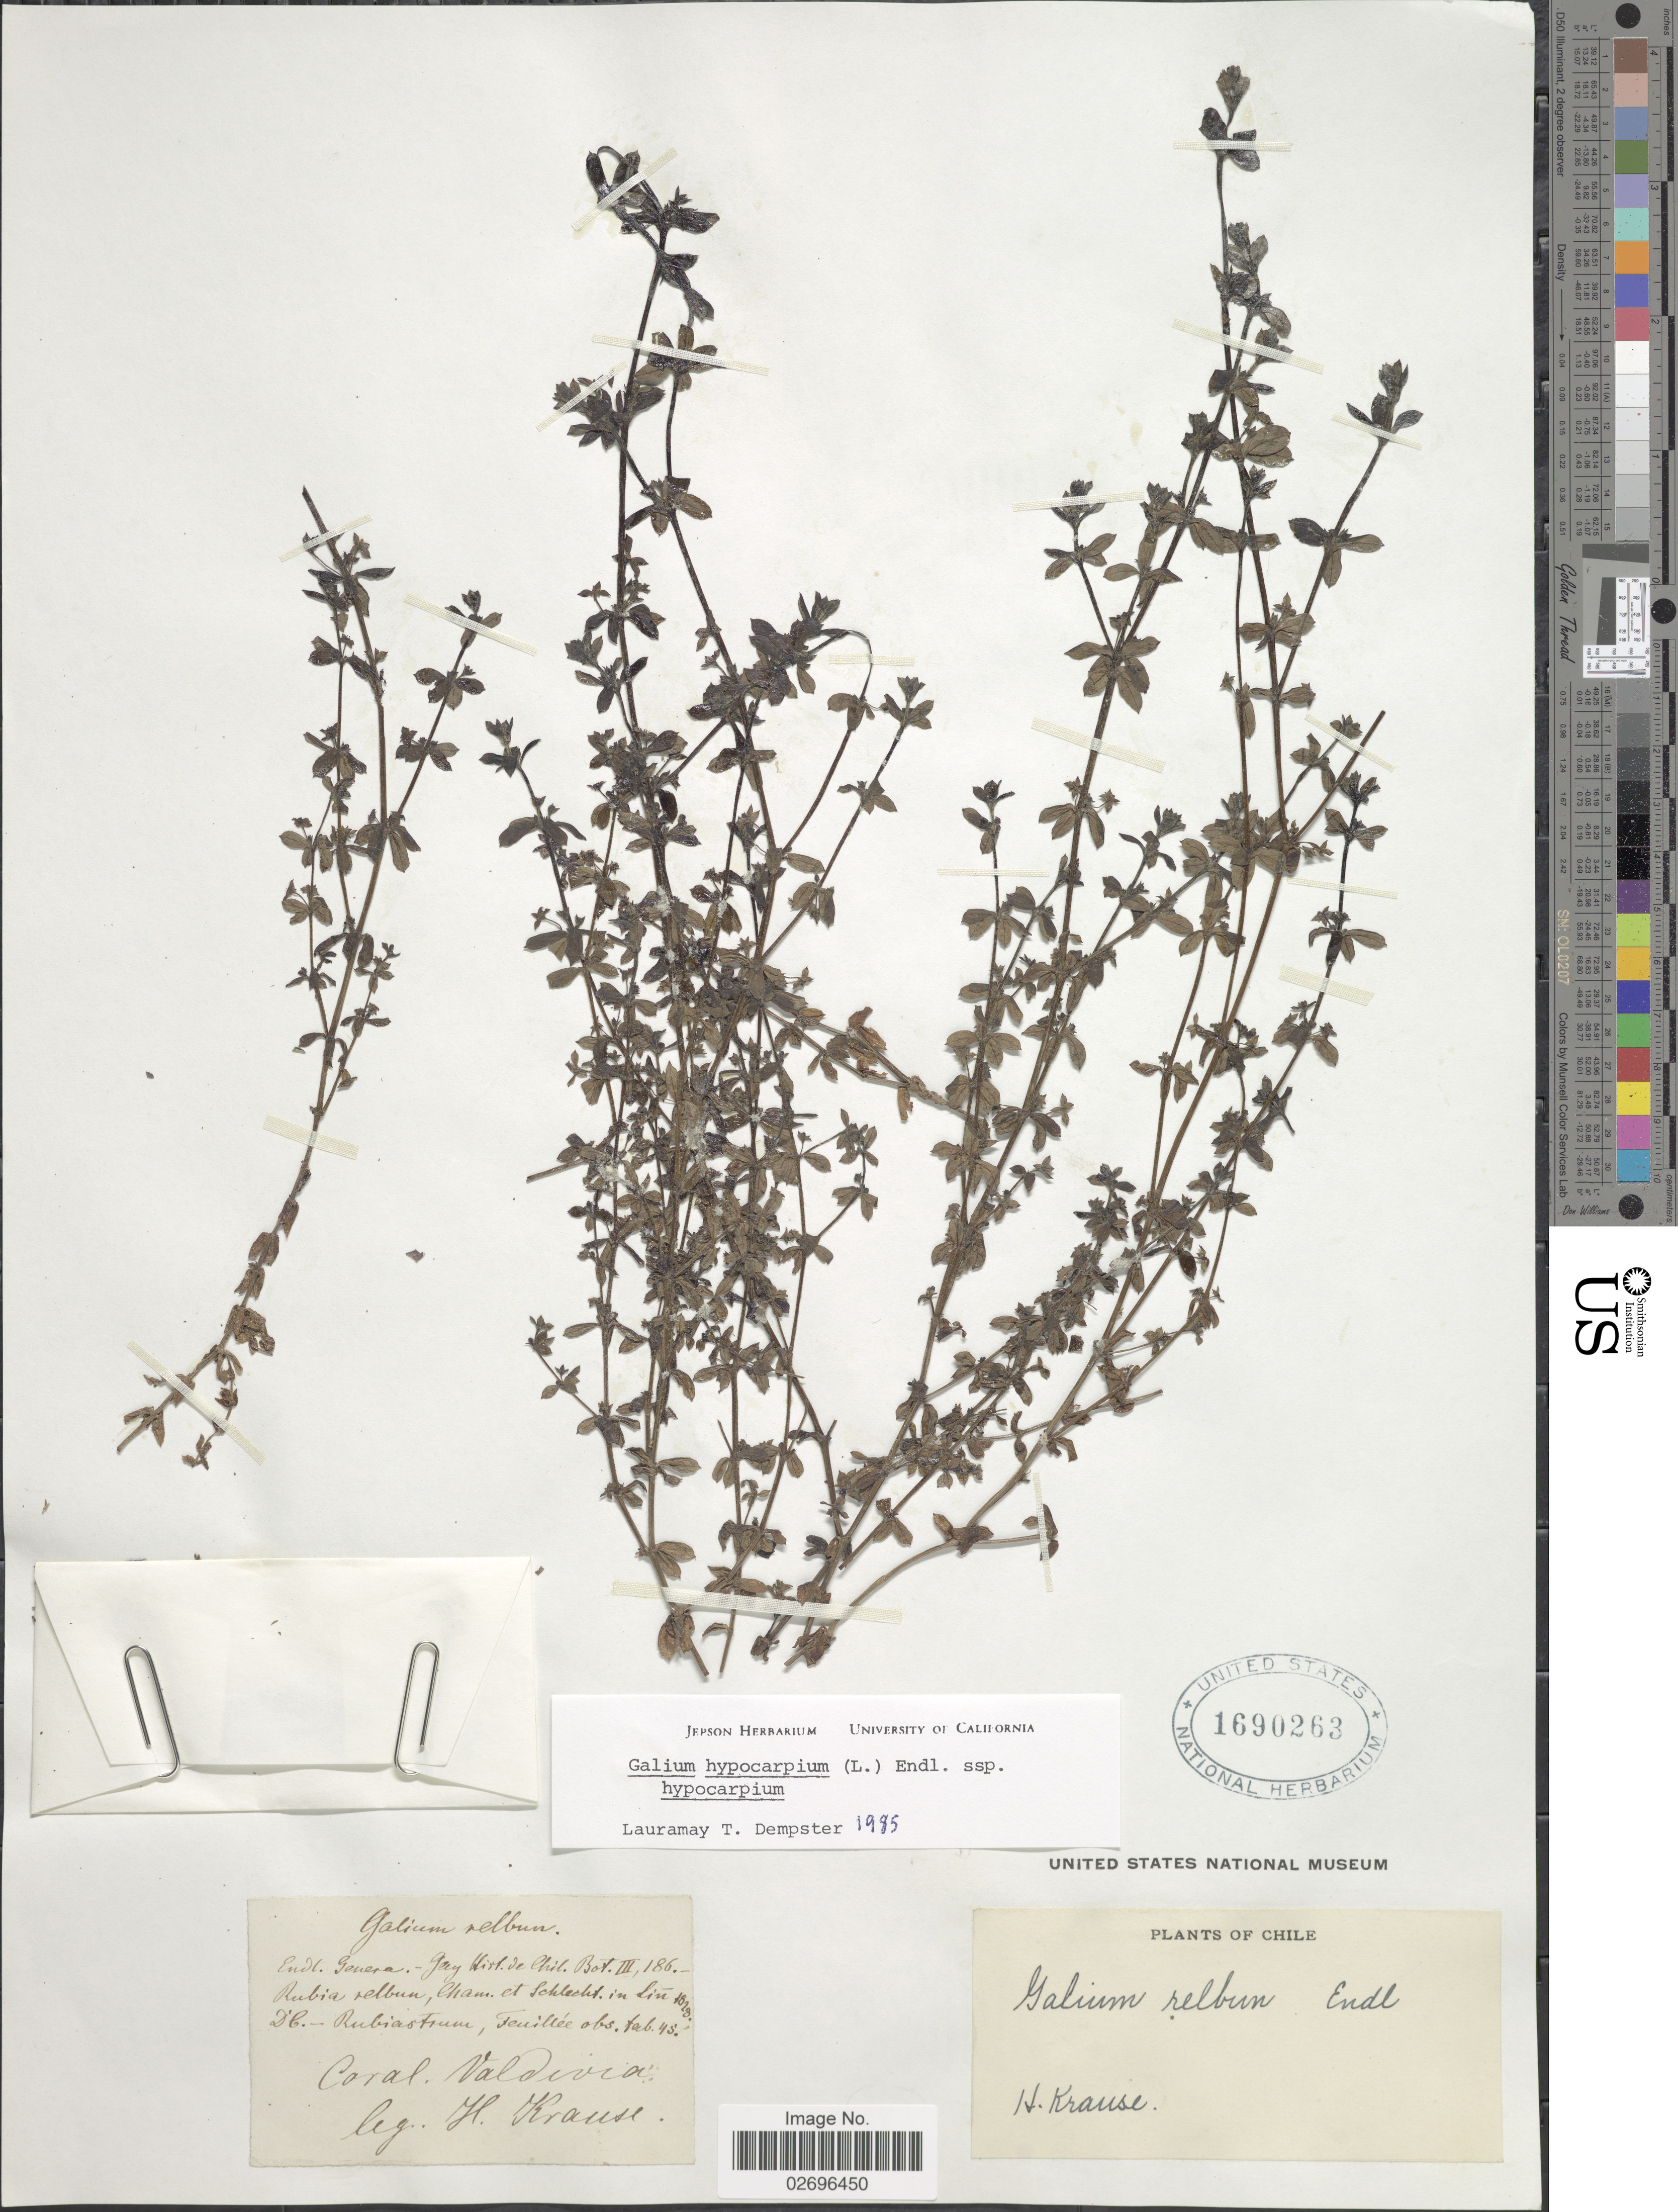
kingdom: Plantae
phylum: Tracheophyta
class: Magnoliopsida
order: Gentianales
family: Rubiaceae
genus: Galium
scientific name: Galium hypocarpium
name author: (L.) Endl. ex Griseb.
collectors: H. Krause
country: Chile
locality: Coral Valdivia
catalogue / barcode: US 1690263